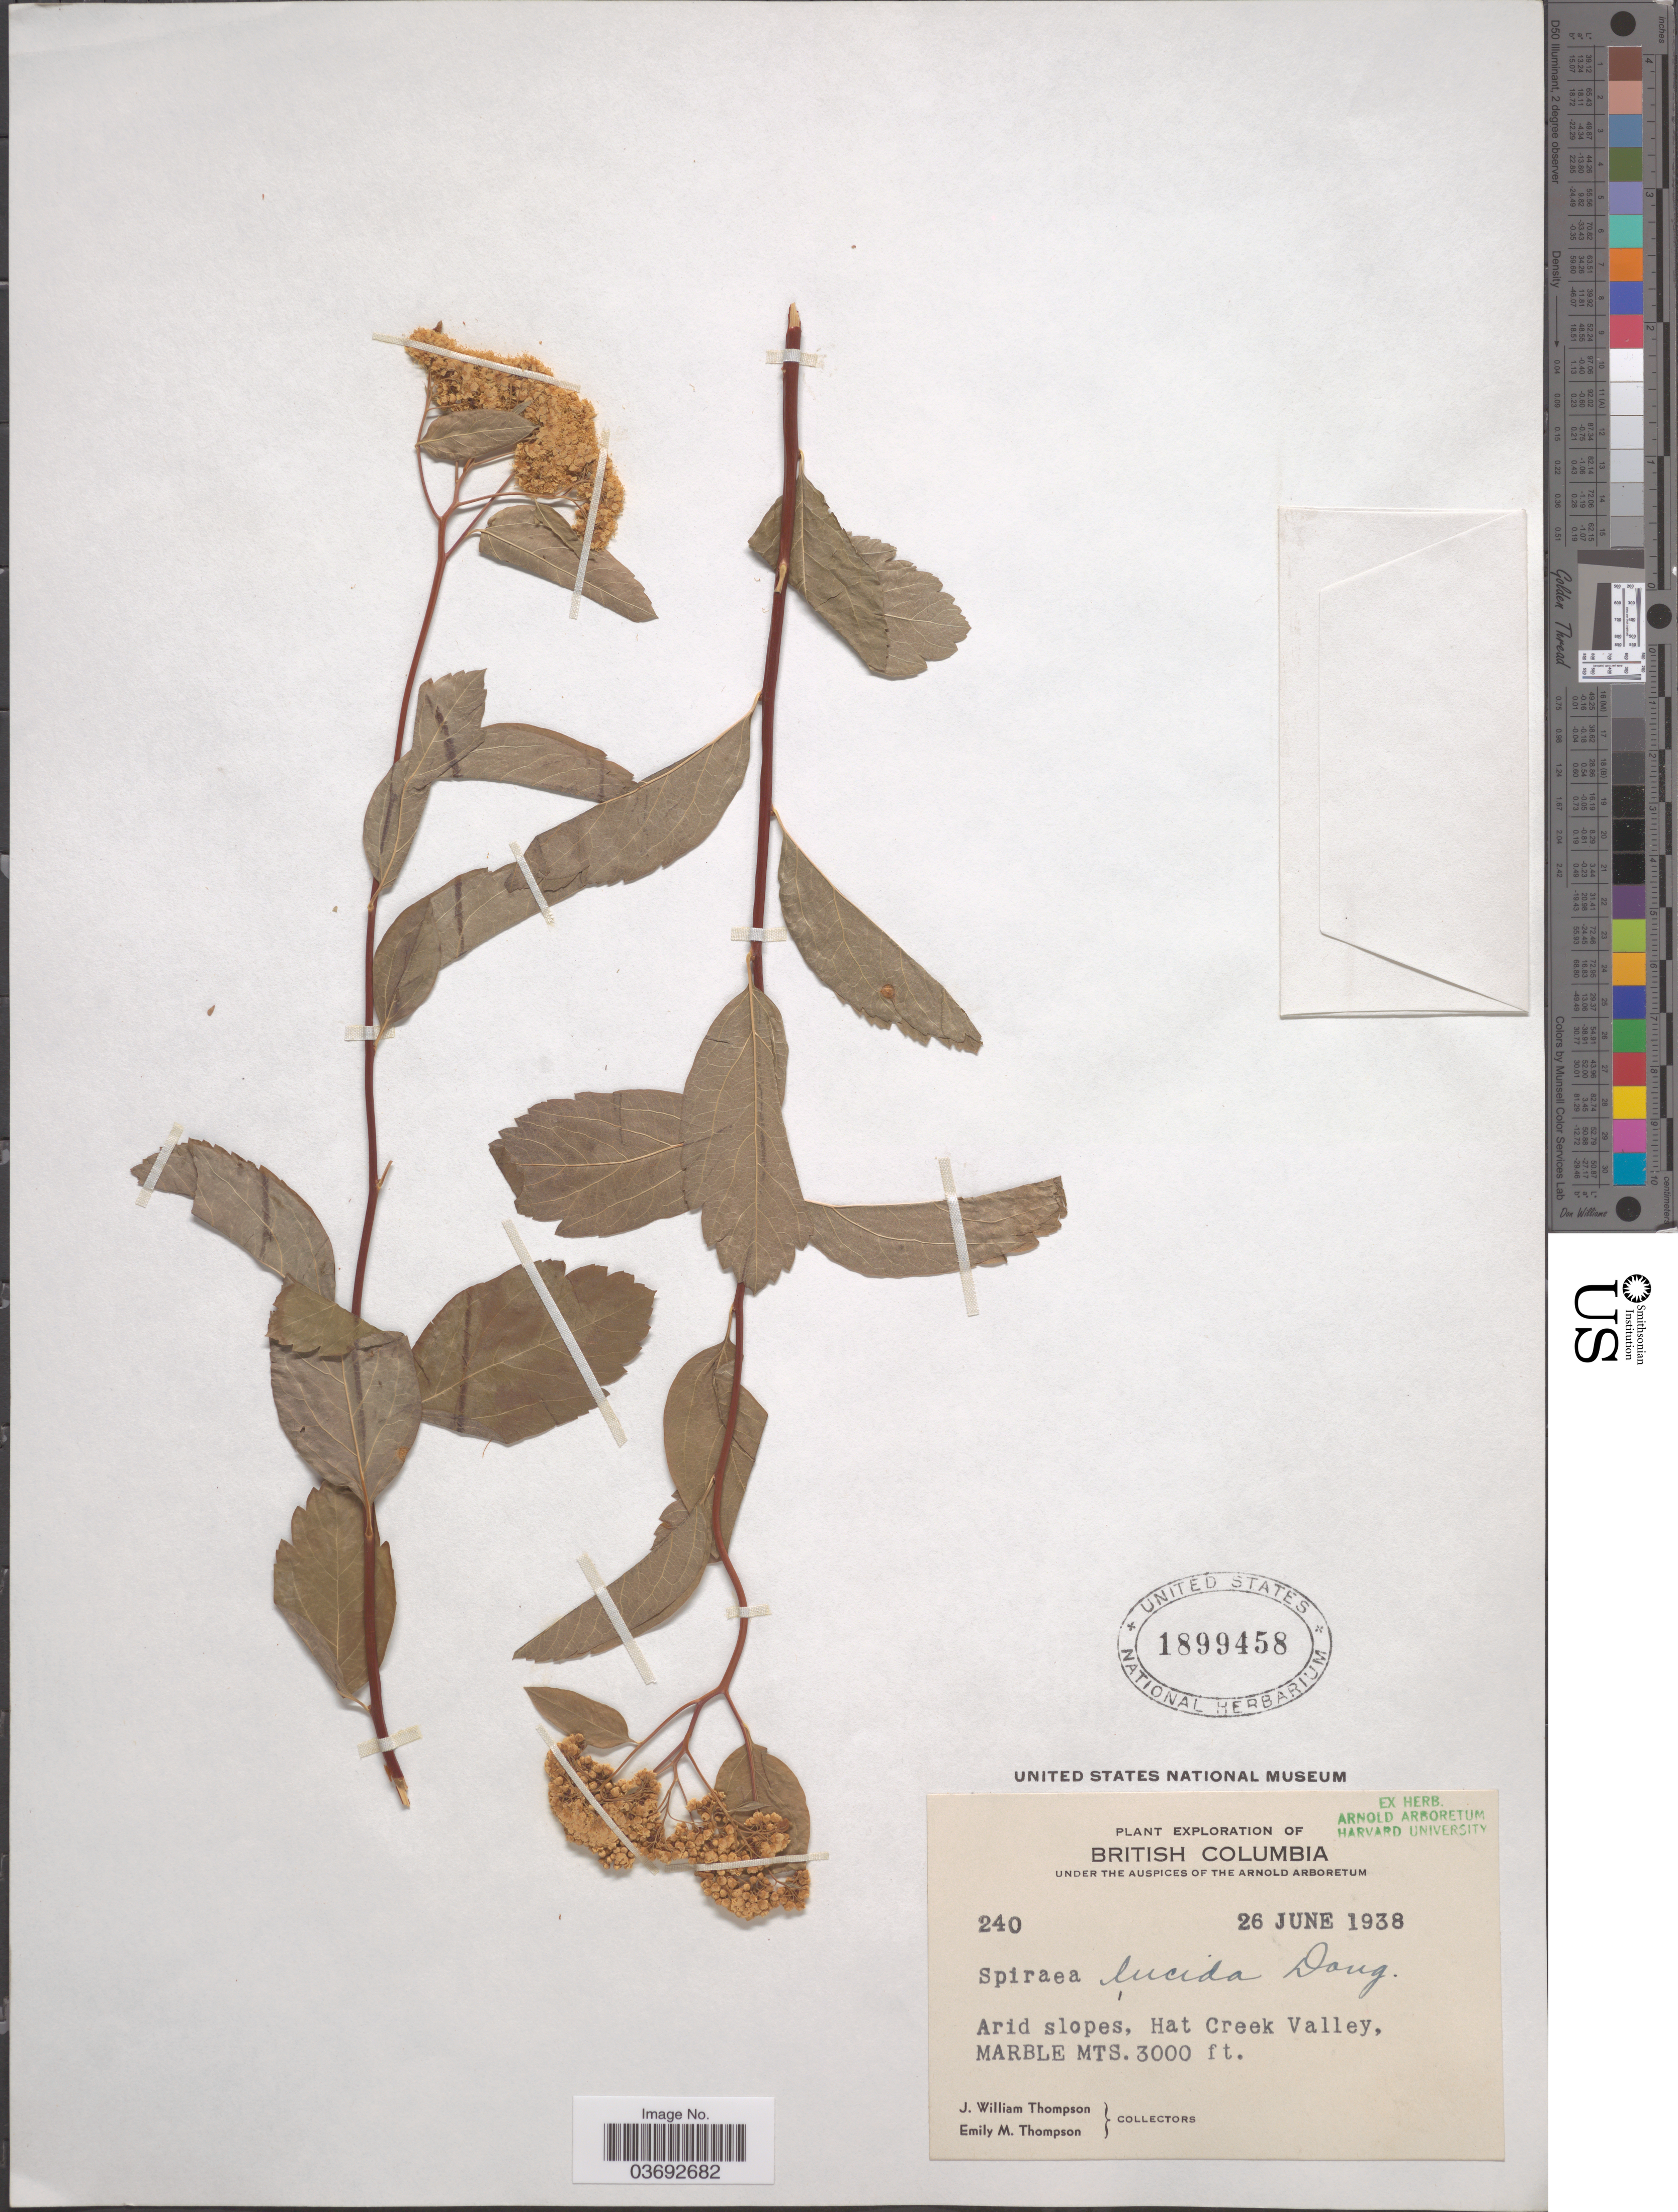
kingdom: Plantae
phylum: Tracheophyta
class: Magnoliopsida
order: Rosales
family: Rosaceae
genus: Spiraea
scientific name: Spiraea lucida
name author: Douglas ex Greene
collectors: J. W. Thompson & E. M. Thompson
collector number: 240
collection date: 1938-06-26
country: Canada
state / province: British Columbia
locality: Arid slopes, Hat Creek Valley, Marble Mts.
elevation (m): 914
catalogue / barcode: US 1899458